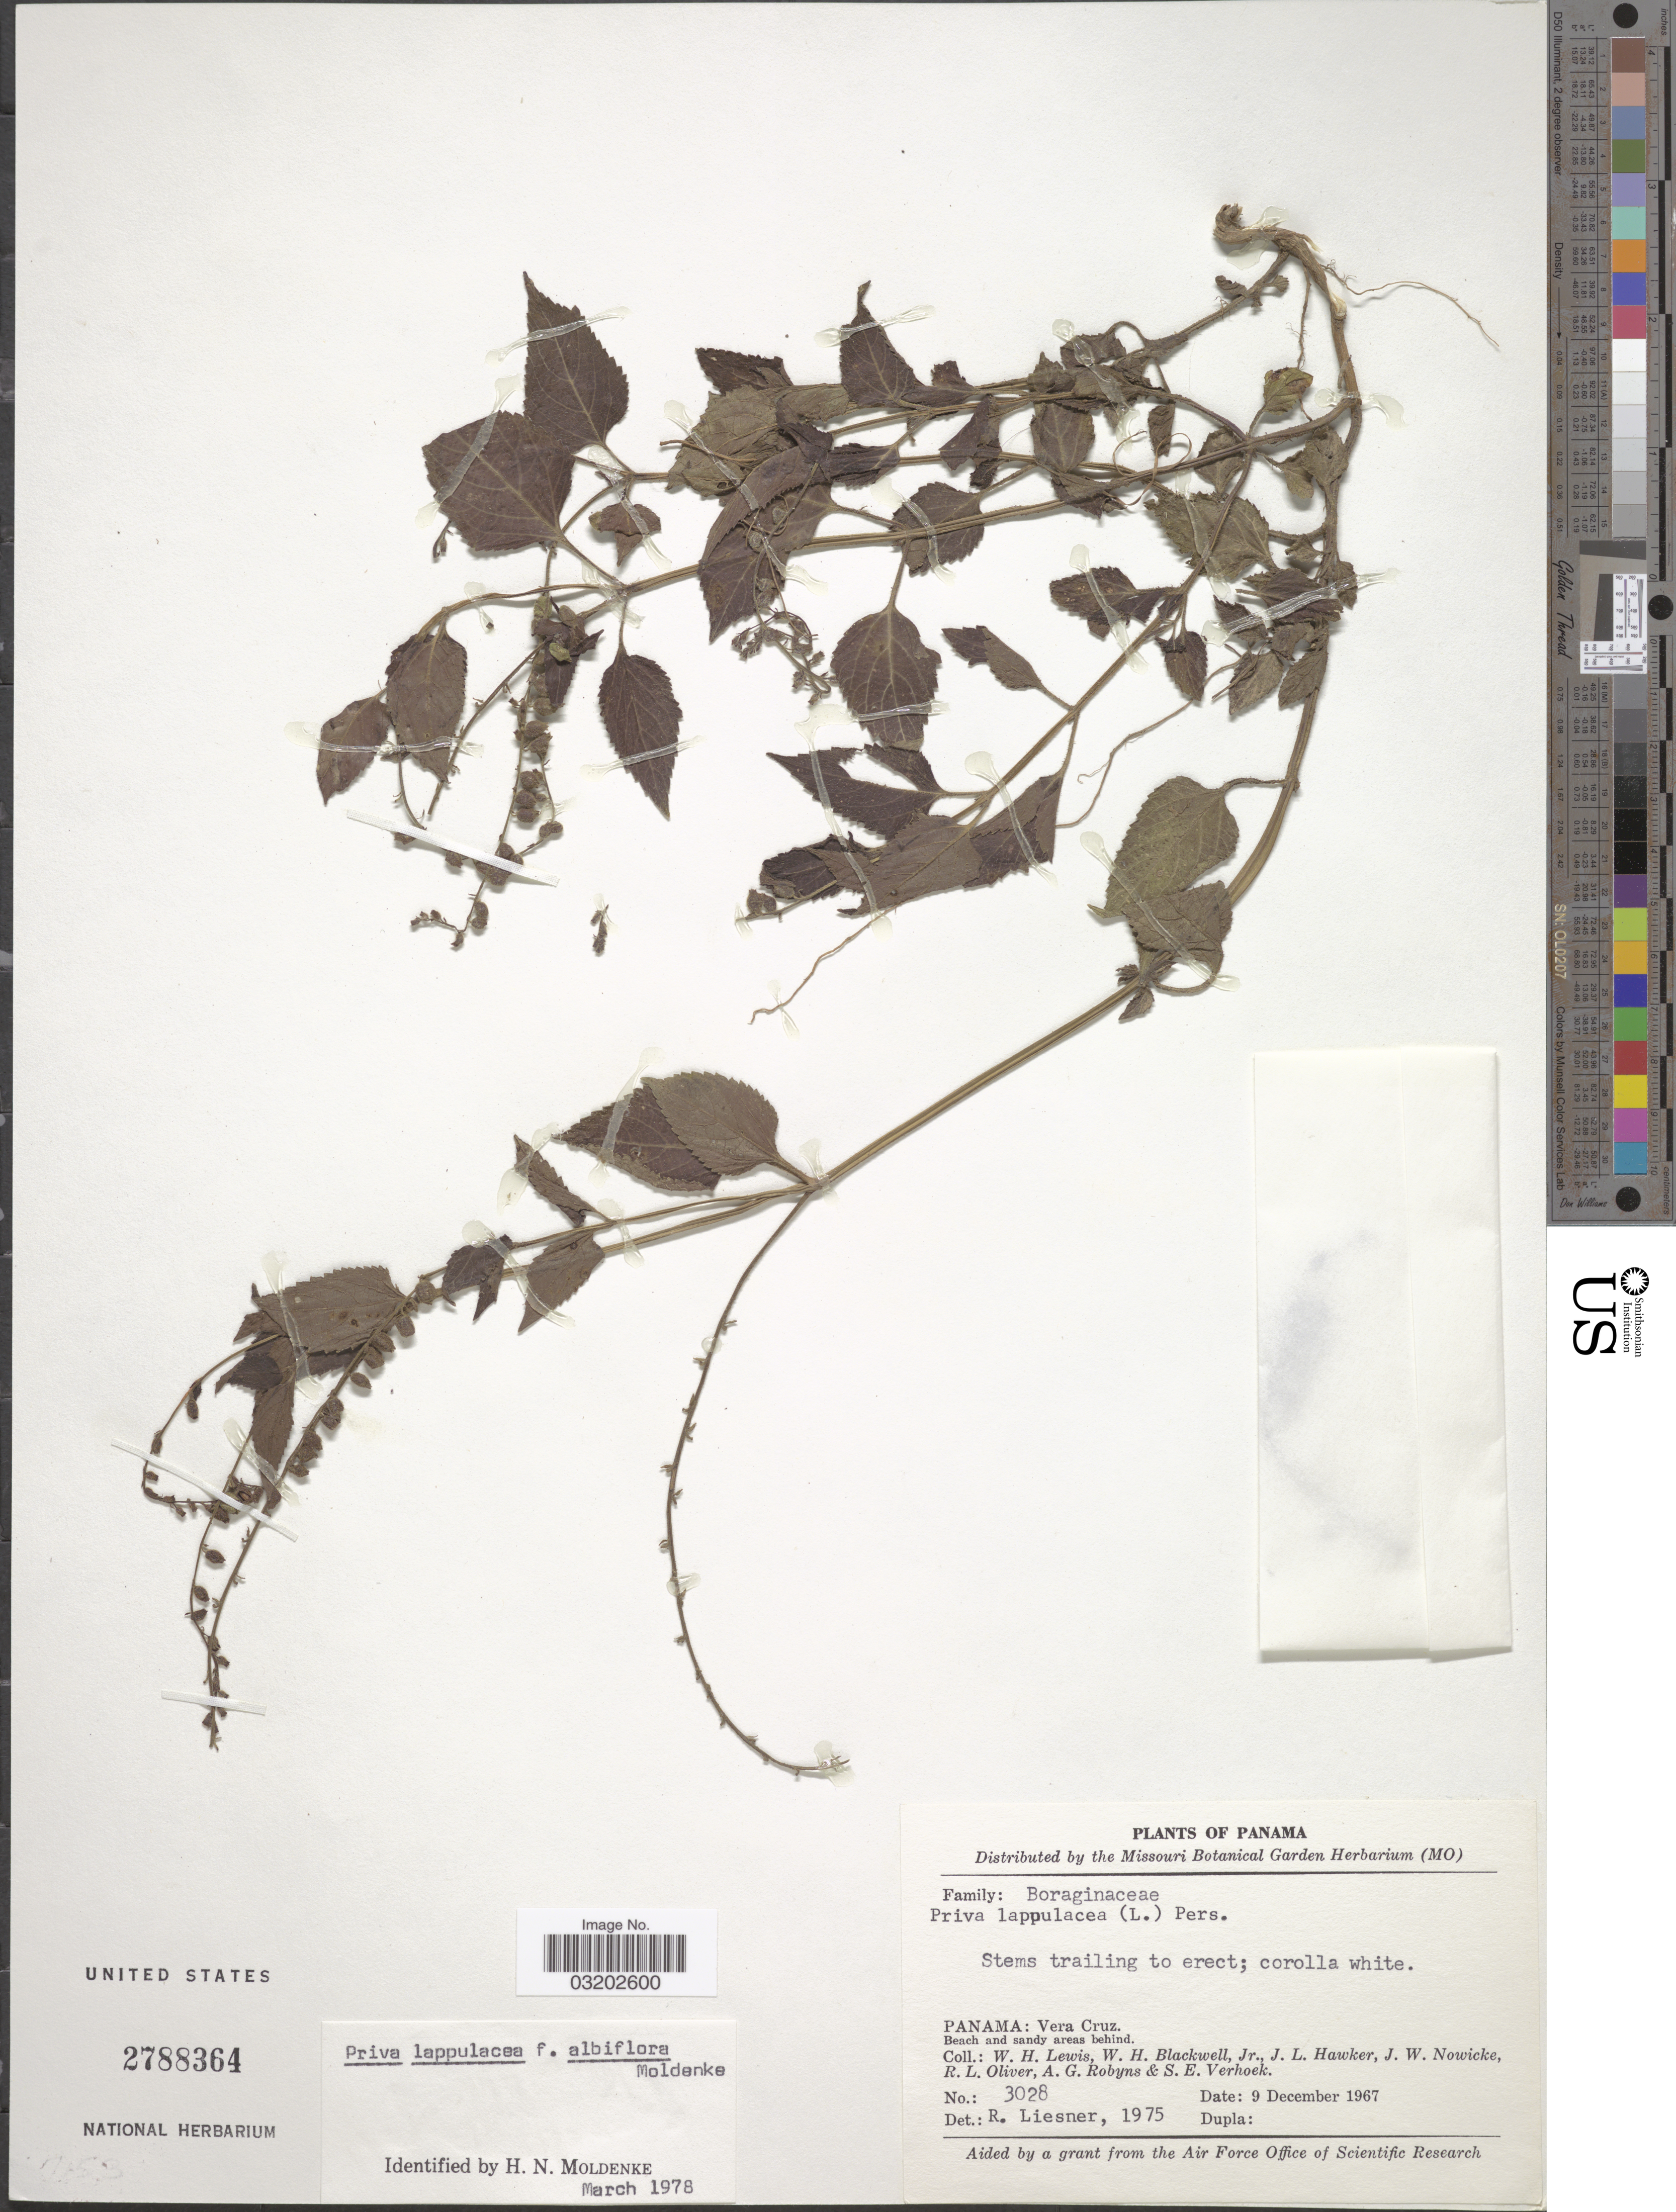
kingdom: Plantae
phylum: Tracheophyta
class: Magnoliopsida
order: Lamiales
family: Verbenaceae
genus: Priva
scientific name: Priva lappulacea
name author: (L.) Pers.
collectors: W. H. Lewis, W. H. Blackwell, J. L. Hawker, J. W. Nowicke & et al.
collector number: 3028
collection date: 1967-12-09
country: Panama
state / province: Panamá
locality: Vera Cruz.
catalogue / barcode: US 2788364